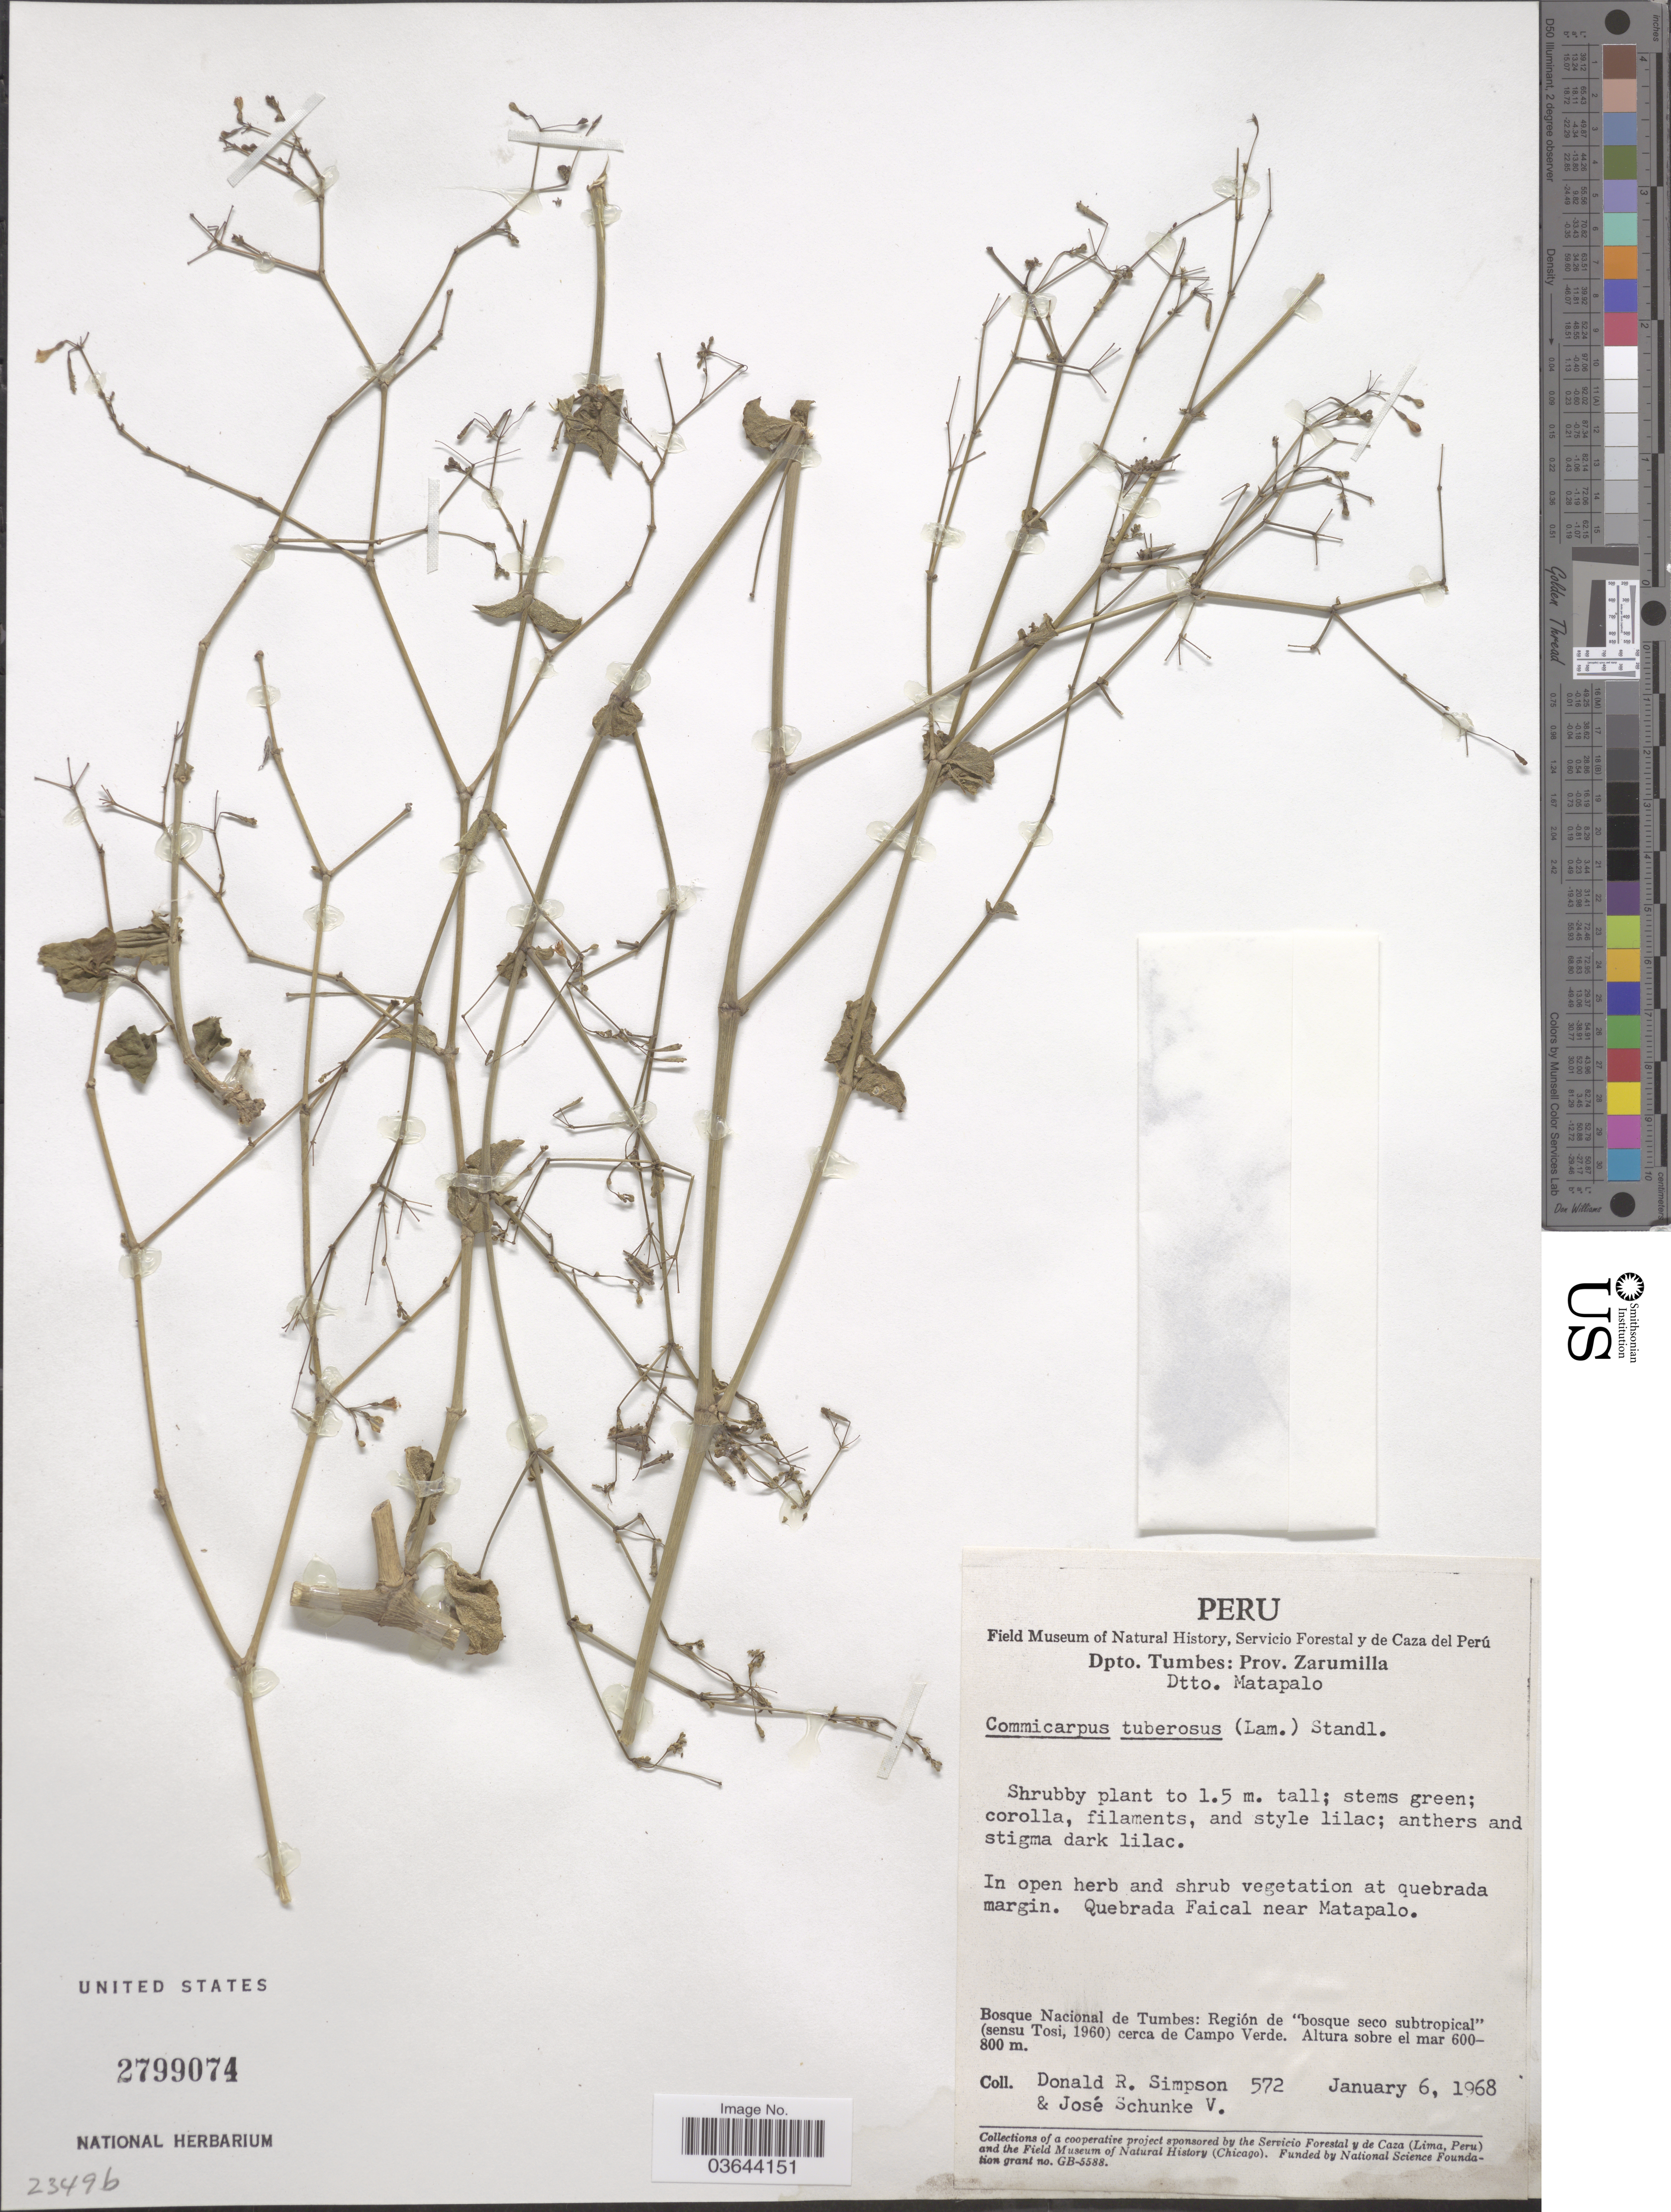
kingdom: Plantae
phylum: Tracheophyta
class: Magnoliopsida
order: Caryophyllales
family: Nyctaginaceae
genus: Commicarpus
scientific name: Commicarpus tuberosus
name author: (Lam.) Standl.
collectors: D. R. Simpson & J. Schunke Vigo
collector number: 572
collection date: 1968-01-06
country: Peru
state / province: Tumbes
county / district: Zarumilla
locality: Dpto. Tumbes: Prov. Zarumilla. Dtto. Matapalo. Quebrada Faical near Matapalo. Bosque Nacional de Tumbes: Región de "bosque seco subtropical" (sensu Tosi, 1960) cerca de Campo Verde.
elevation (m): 600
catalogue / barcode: US 2799074